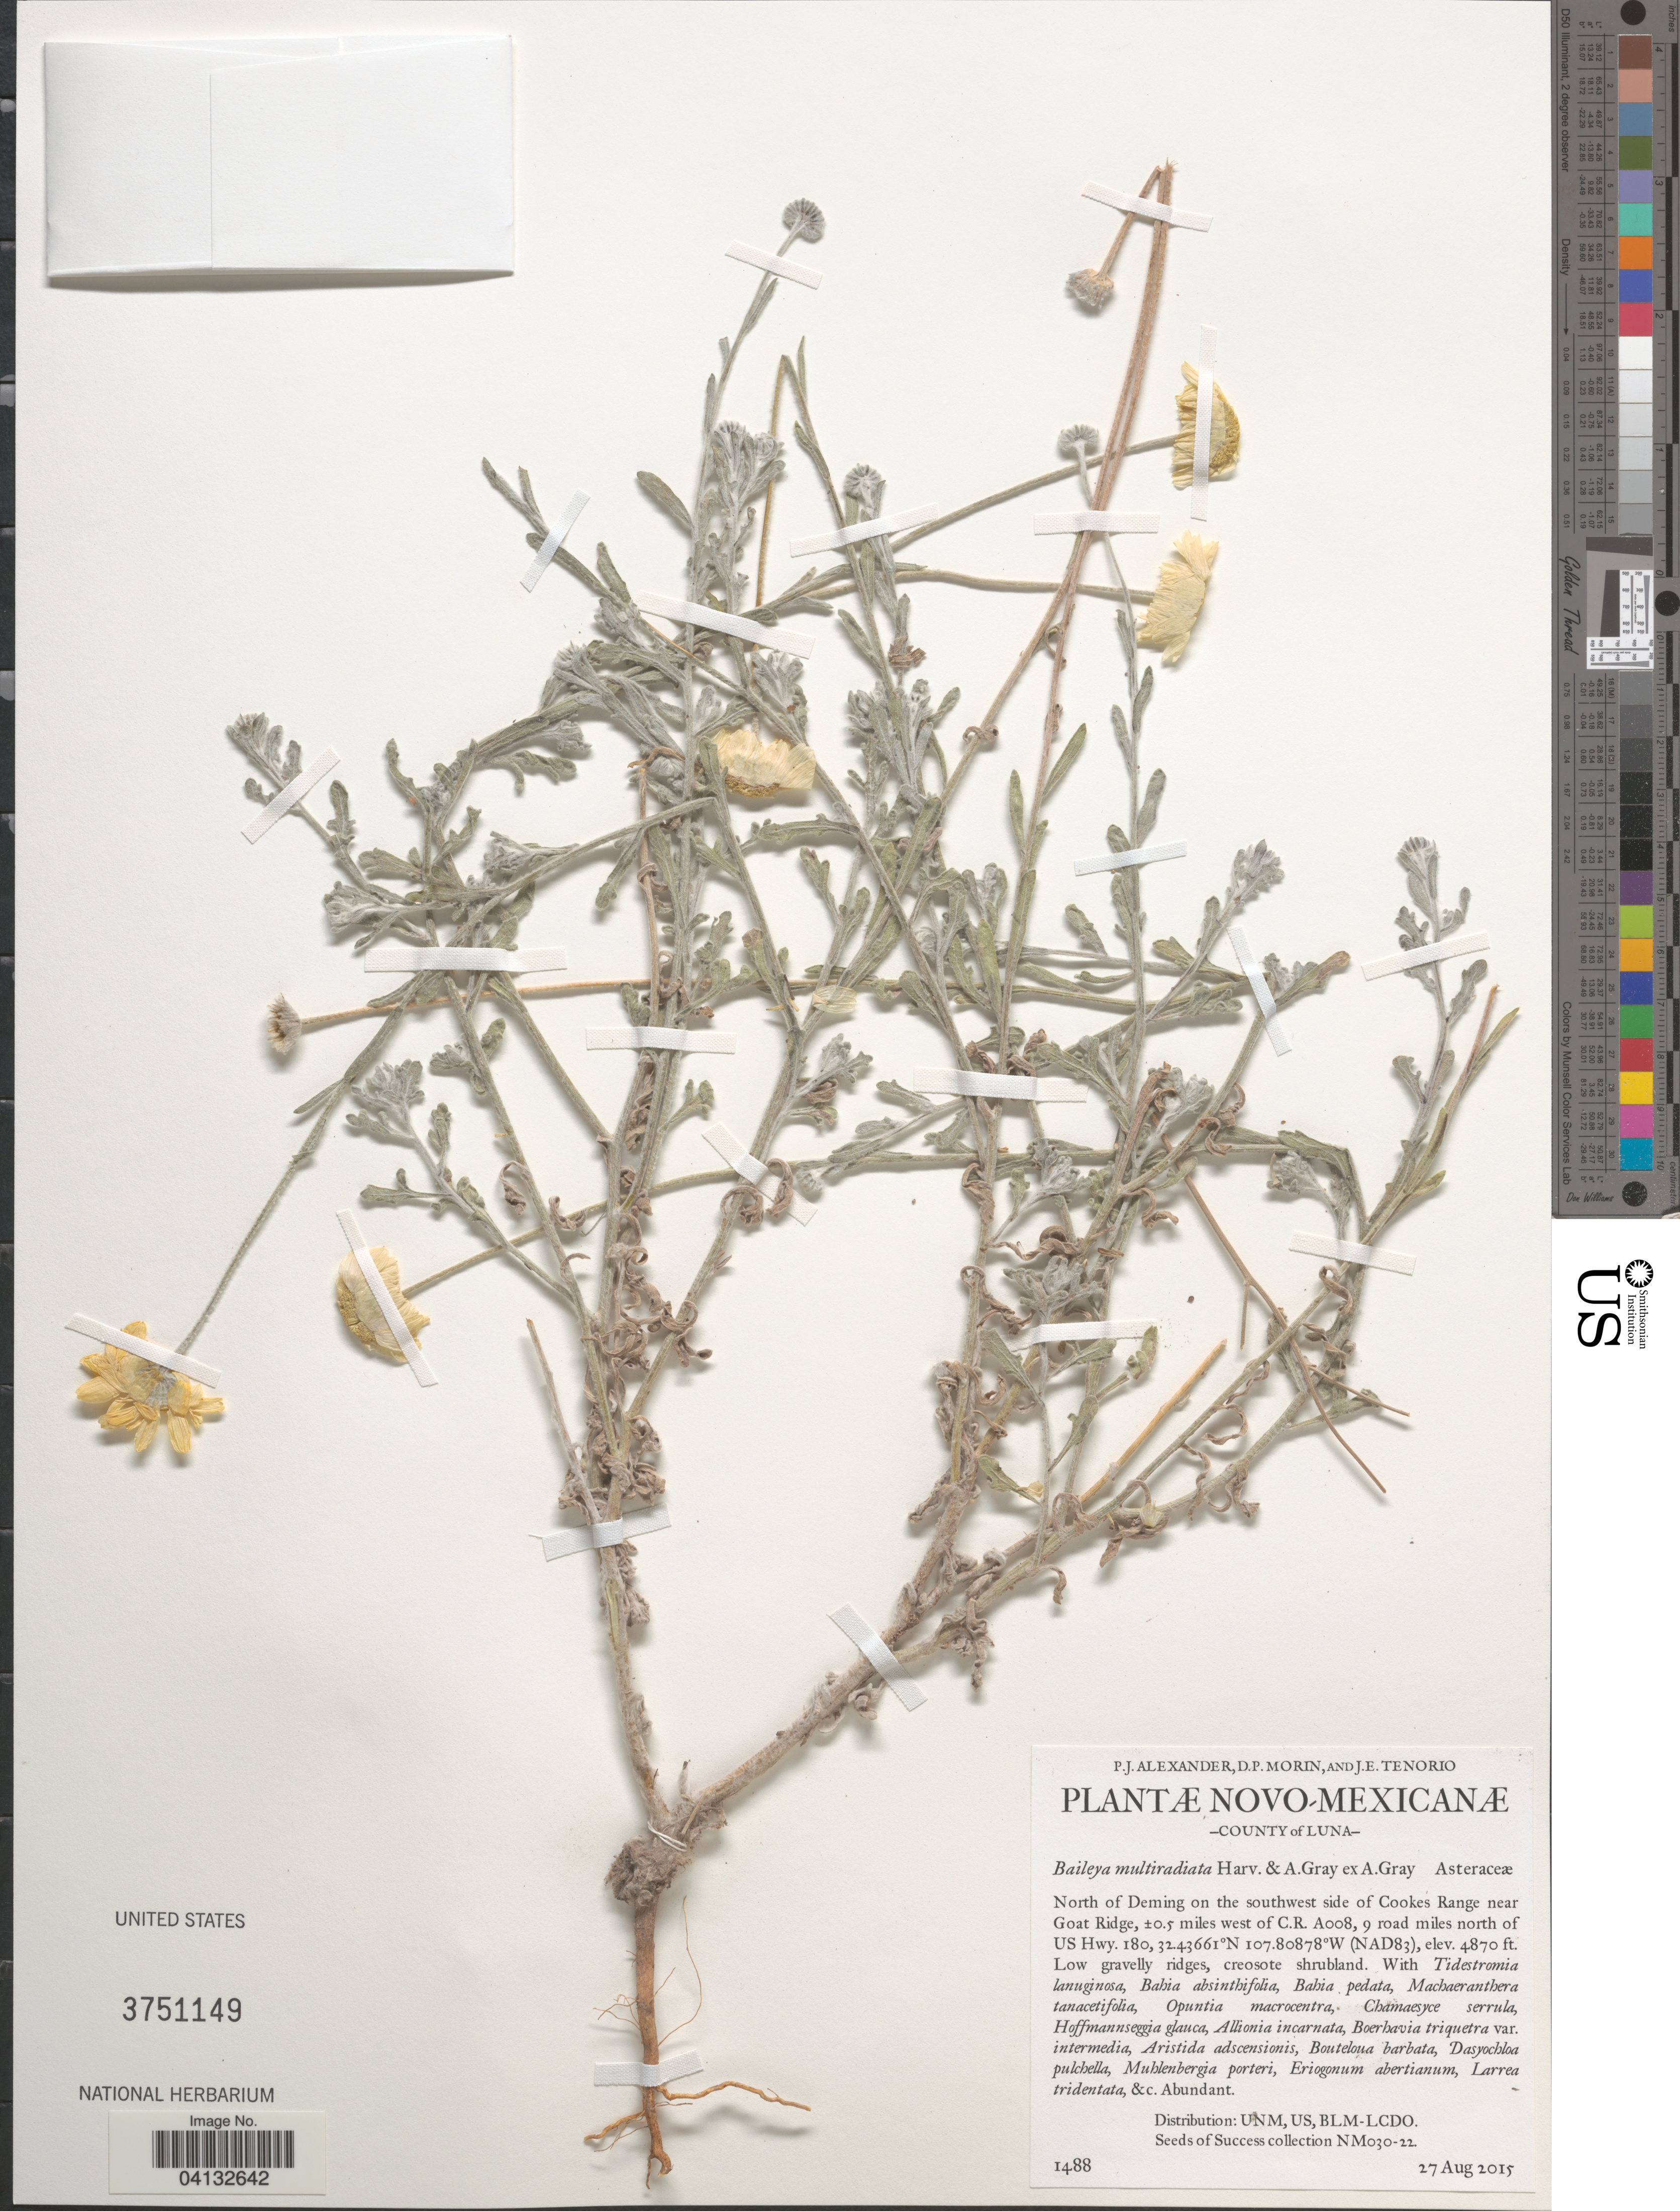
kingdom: Plantae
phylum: Tracheophyta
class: Magnoliopsida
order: Asterales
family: Asteraceae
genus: Baileya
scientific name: Baileya multiradiata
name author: Harv. ex A. Gray & A. Gray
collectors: P. Alexander, D. Morin & J. Tenorio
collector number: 1488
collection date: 2015-08-27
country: United States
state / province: New Mexico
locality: County of Luna. North of Deming on the southwest side of Cookes Range near Goat Ridge, ±0.5 miles west of C.R. A008, 9 road miles north of US Hwy. 180.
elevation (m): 1484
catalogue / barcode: US 3751149